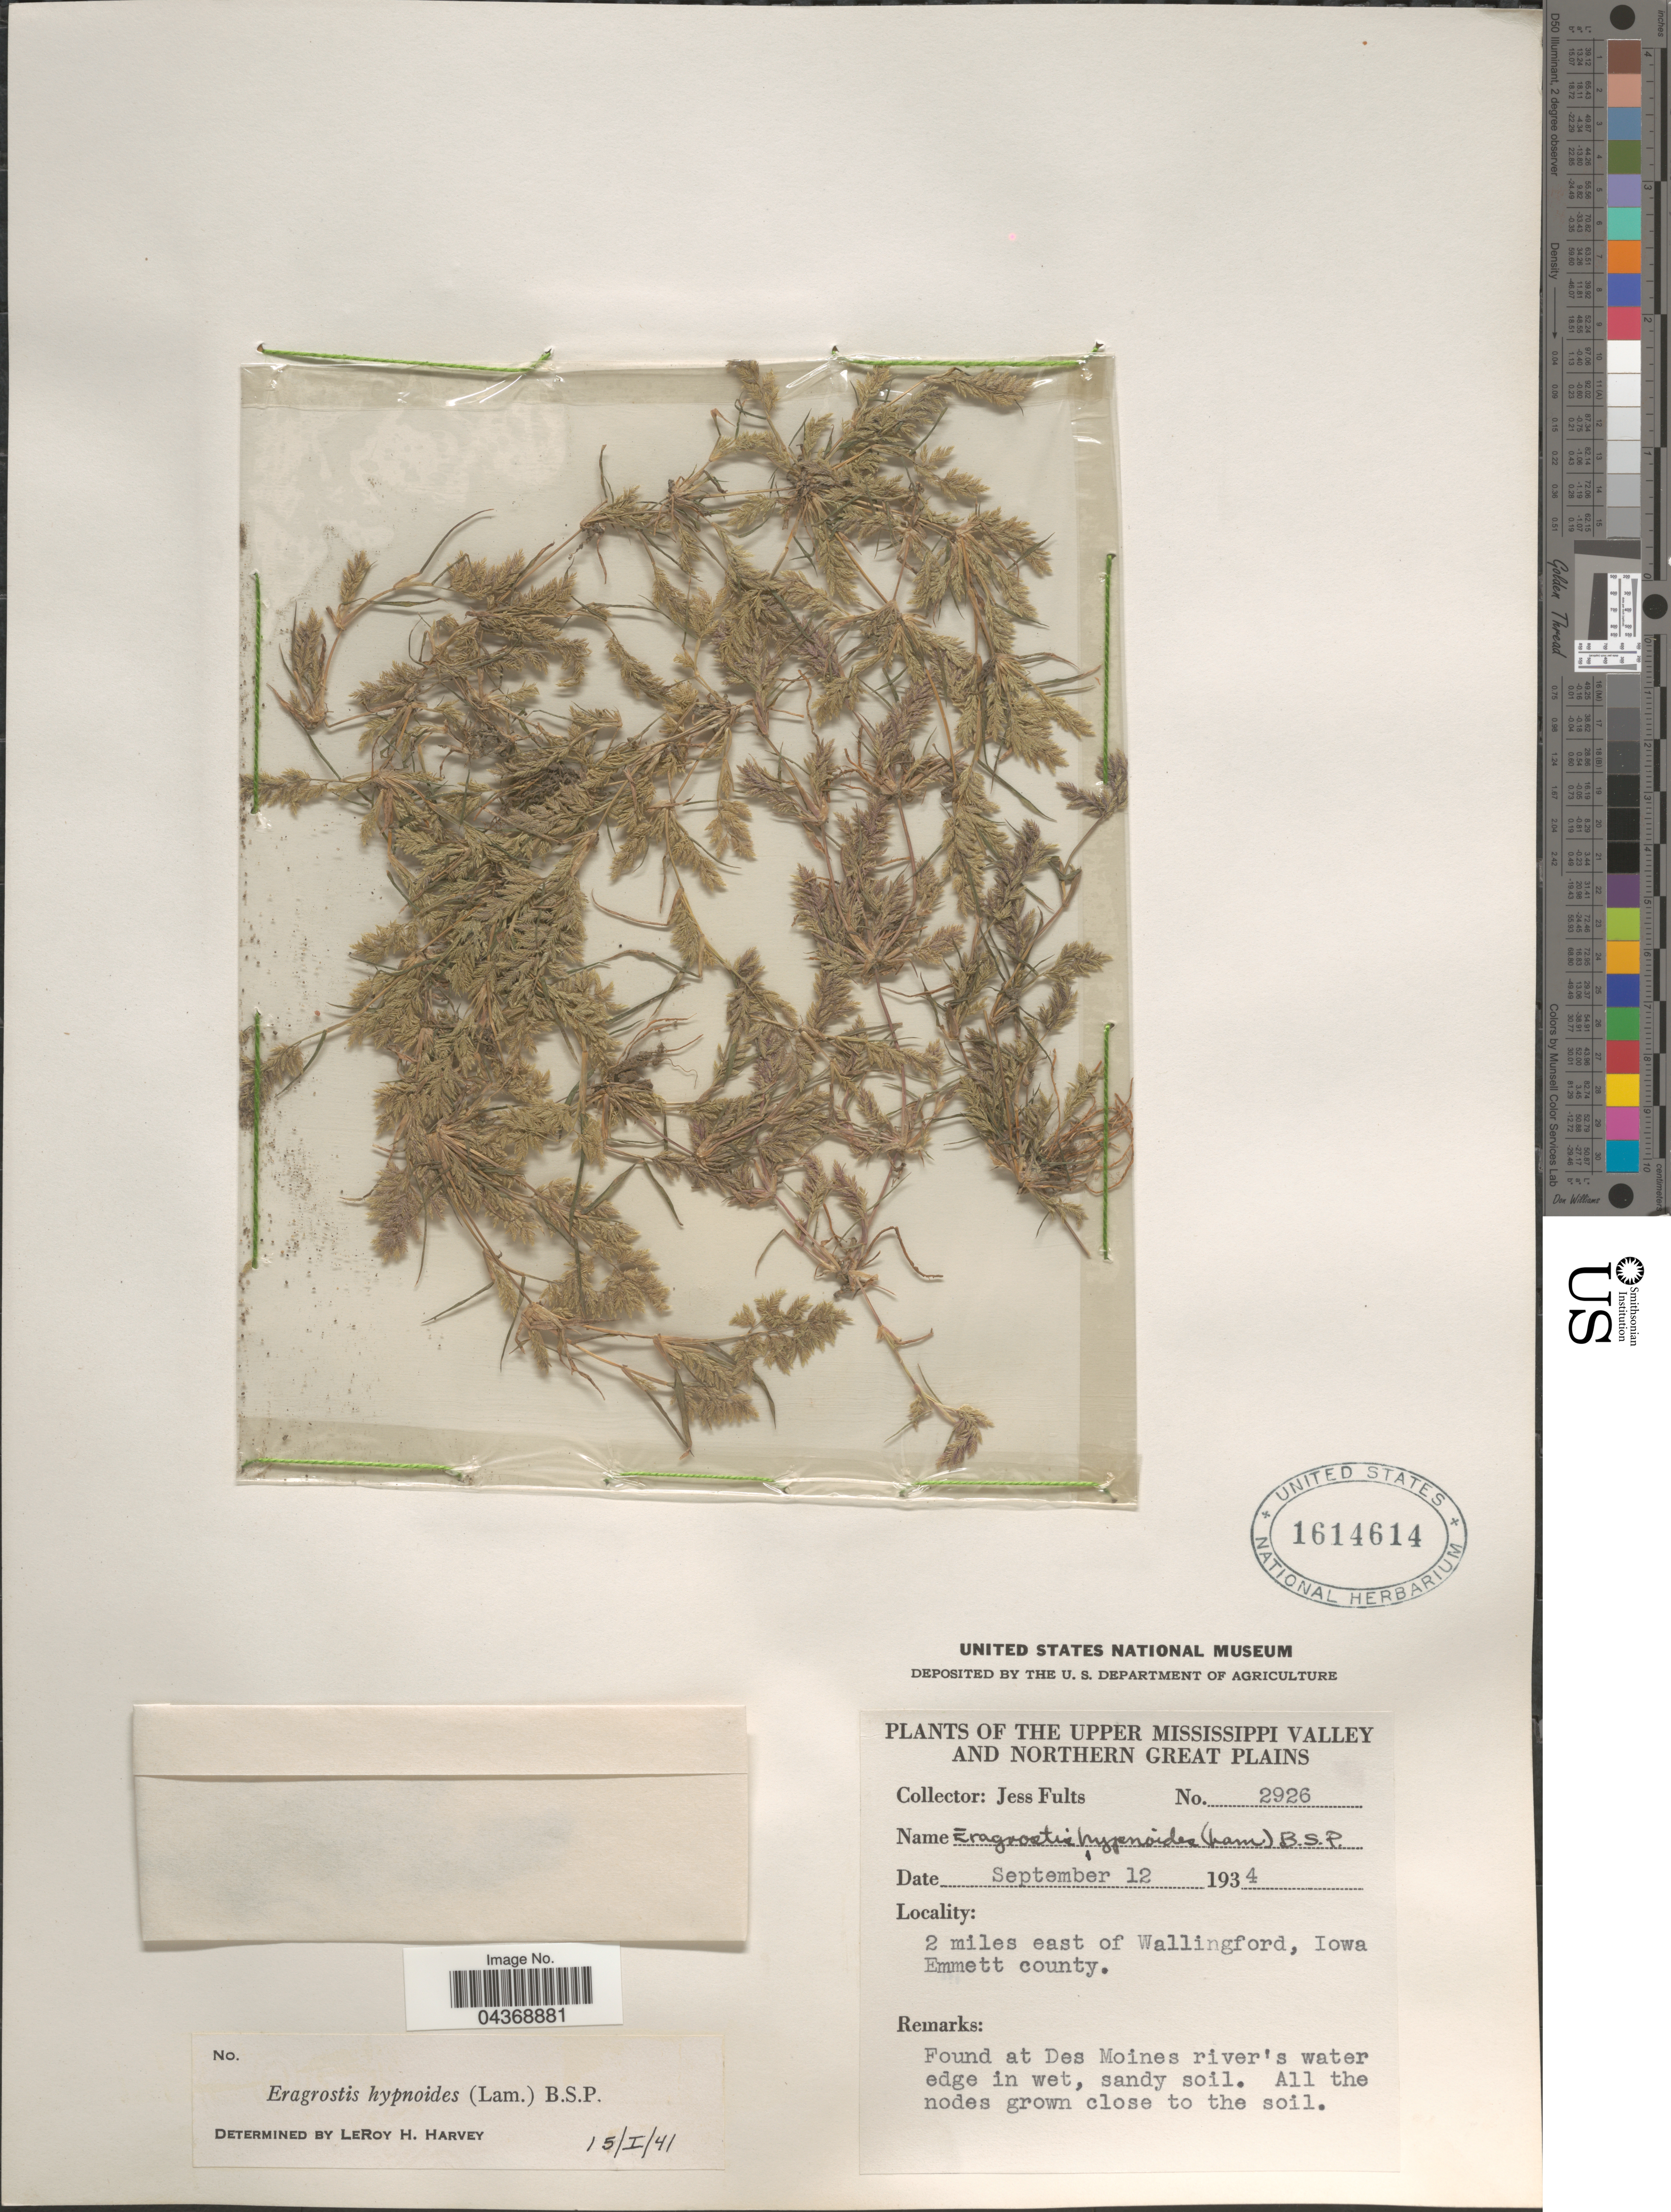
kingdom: Plantae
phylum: Tracheophyta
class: Liliopsida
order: Poales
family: Poaceae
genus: Eragrostis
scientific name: Eragrostis hypnoides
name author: (Lam.) Britton, Stearns & Poggenb.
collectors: J. Fults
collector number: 2926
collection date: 1934-09-12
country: United States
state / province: Iowa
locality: The Upper Mississippi Valley and Northern Great Plains. 2 miles east of Wallingford, Emmett county. At Des Moines river's water edge.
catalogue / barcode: US 1614614